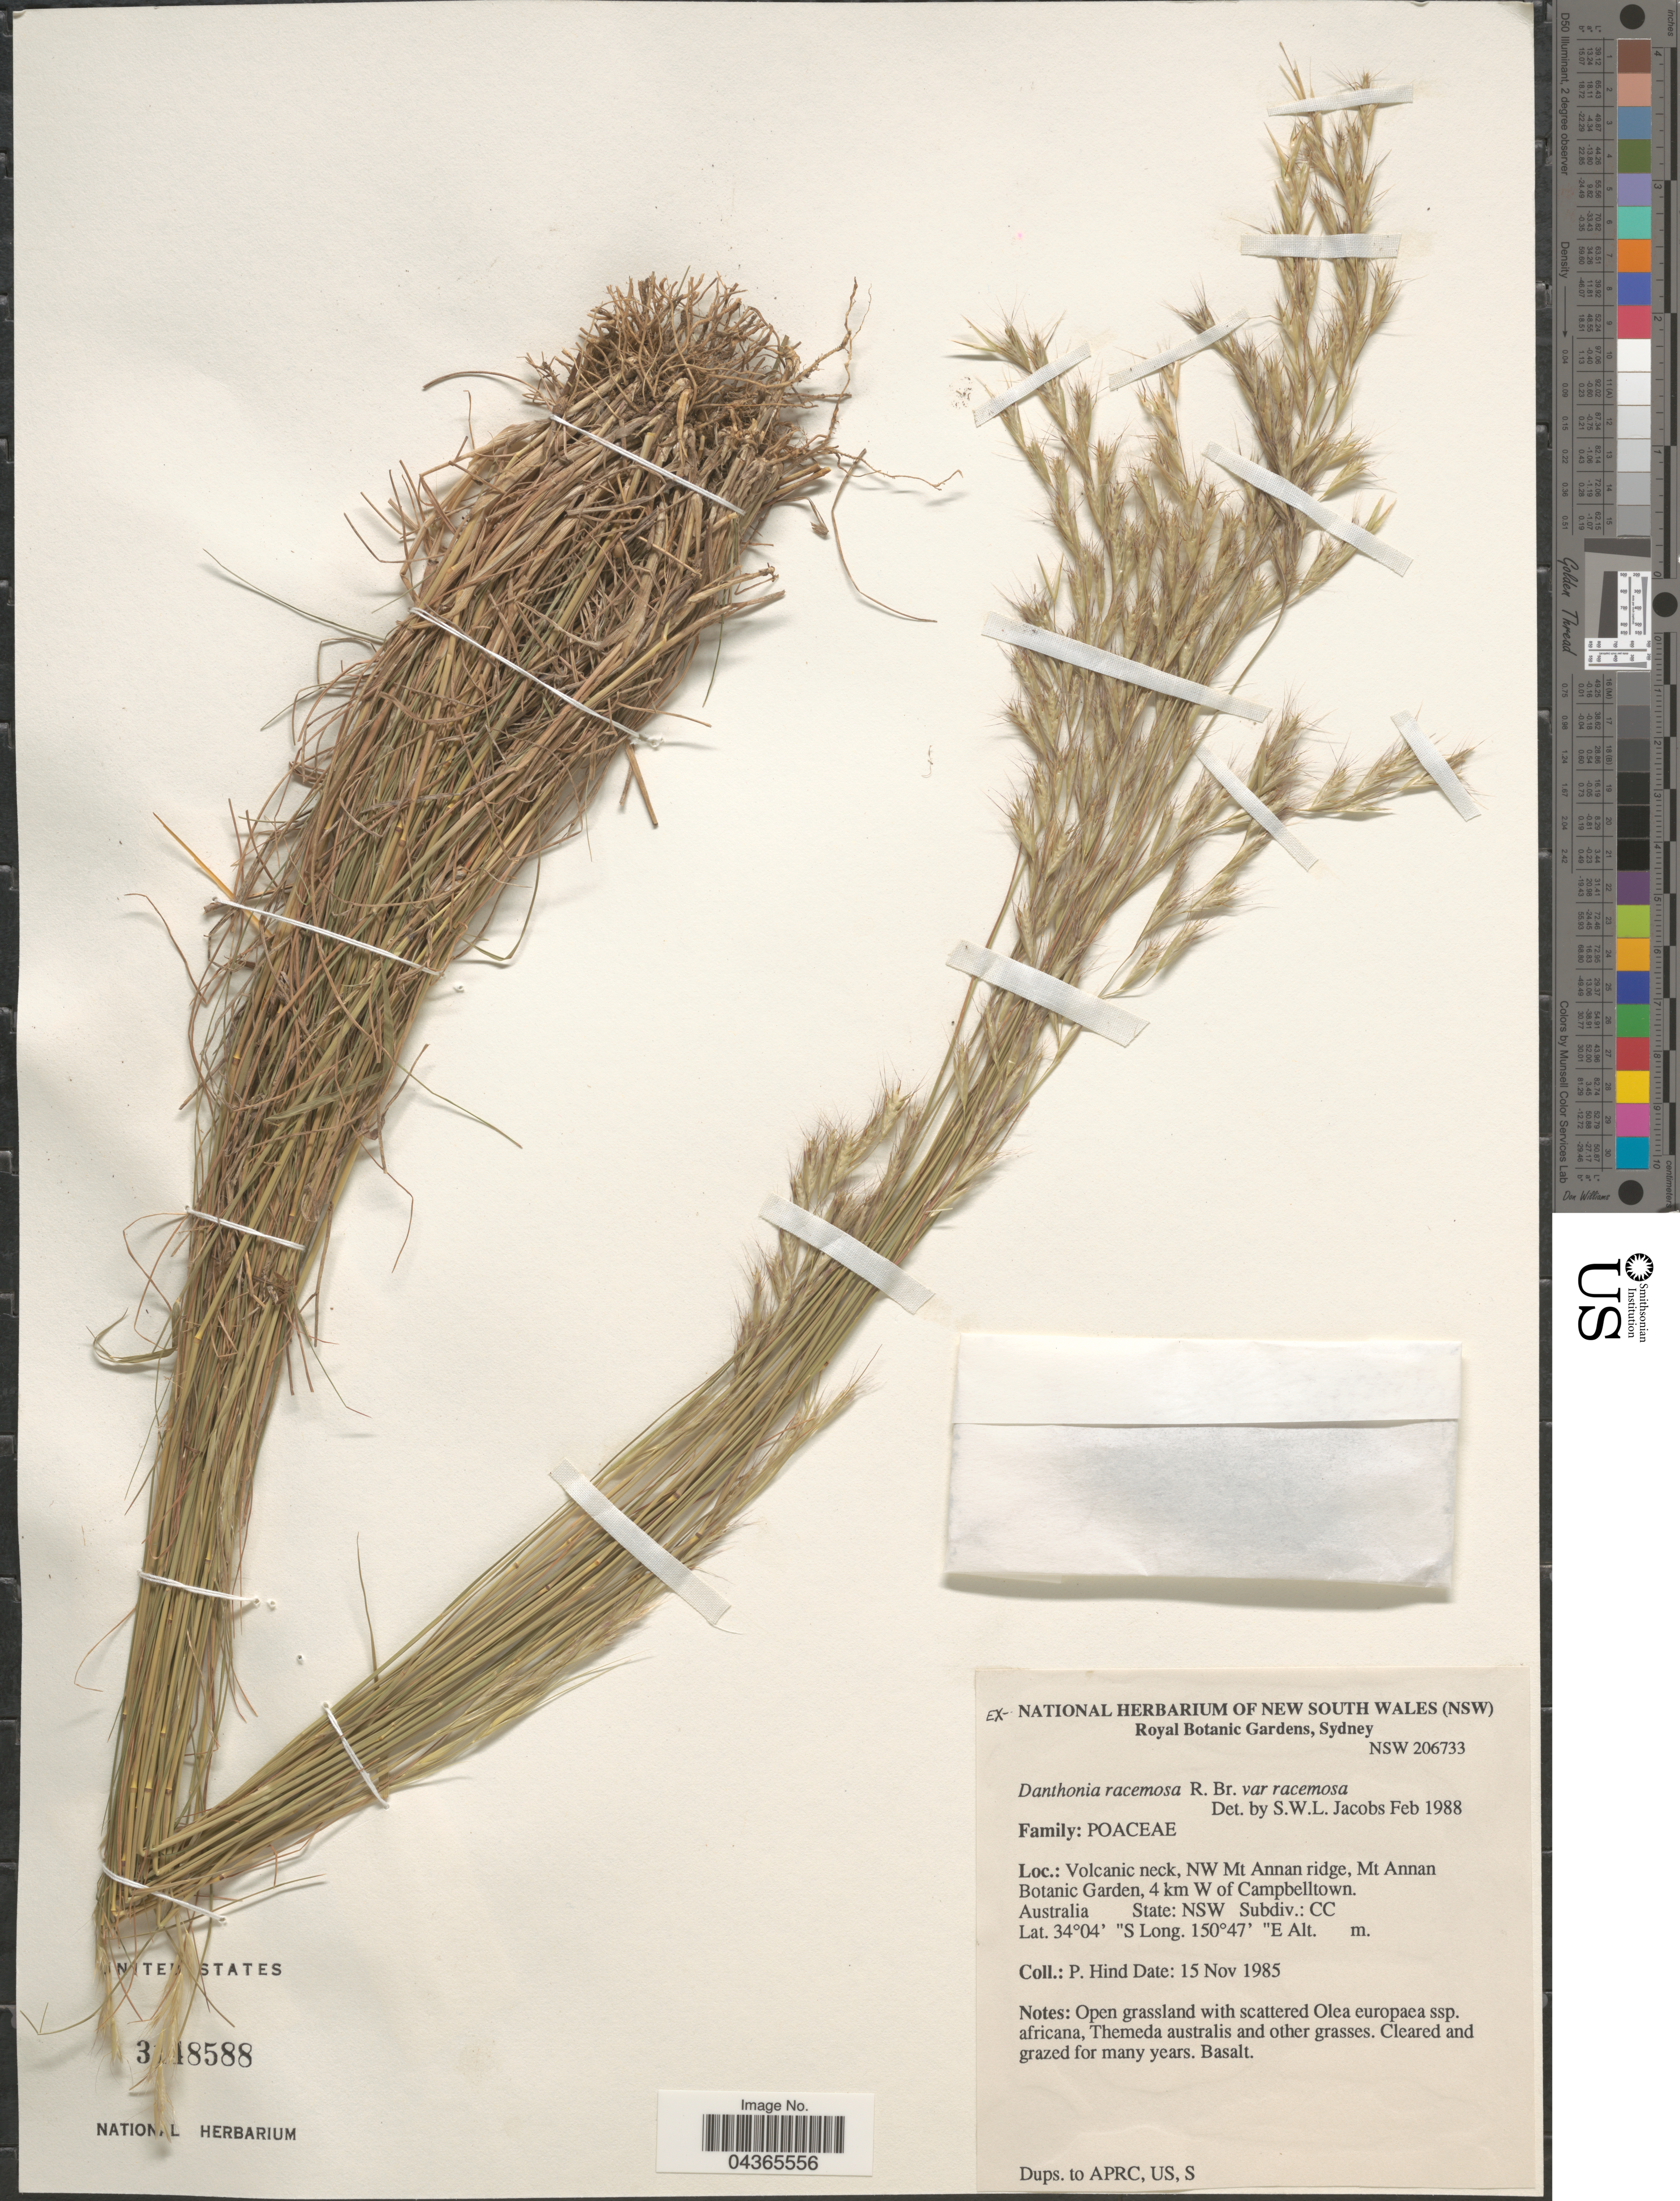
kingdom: Plantae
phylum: Tracheophyta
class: Liliopsida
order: Poales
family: Poaceae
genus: Rytidosperma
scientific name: Rytidosperma racemosum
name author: (R. Br.) Connor & Edgar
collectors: P. Hind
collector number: NSW206733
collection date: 1985-11-15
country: Australia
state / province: New South Wales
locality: Volcanic neck, NW Mt Annan ridge, Mt Annan Botanic Garden, 4 km W of Campbelltown. Subdiv.: CC.